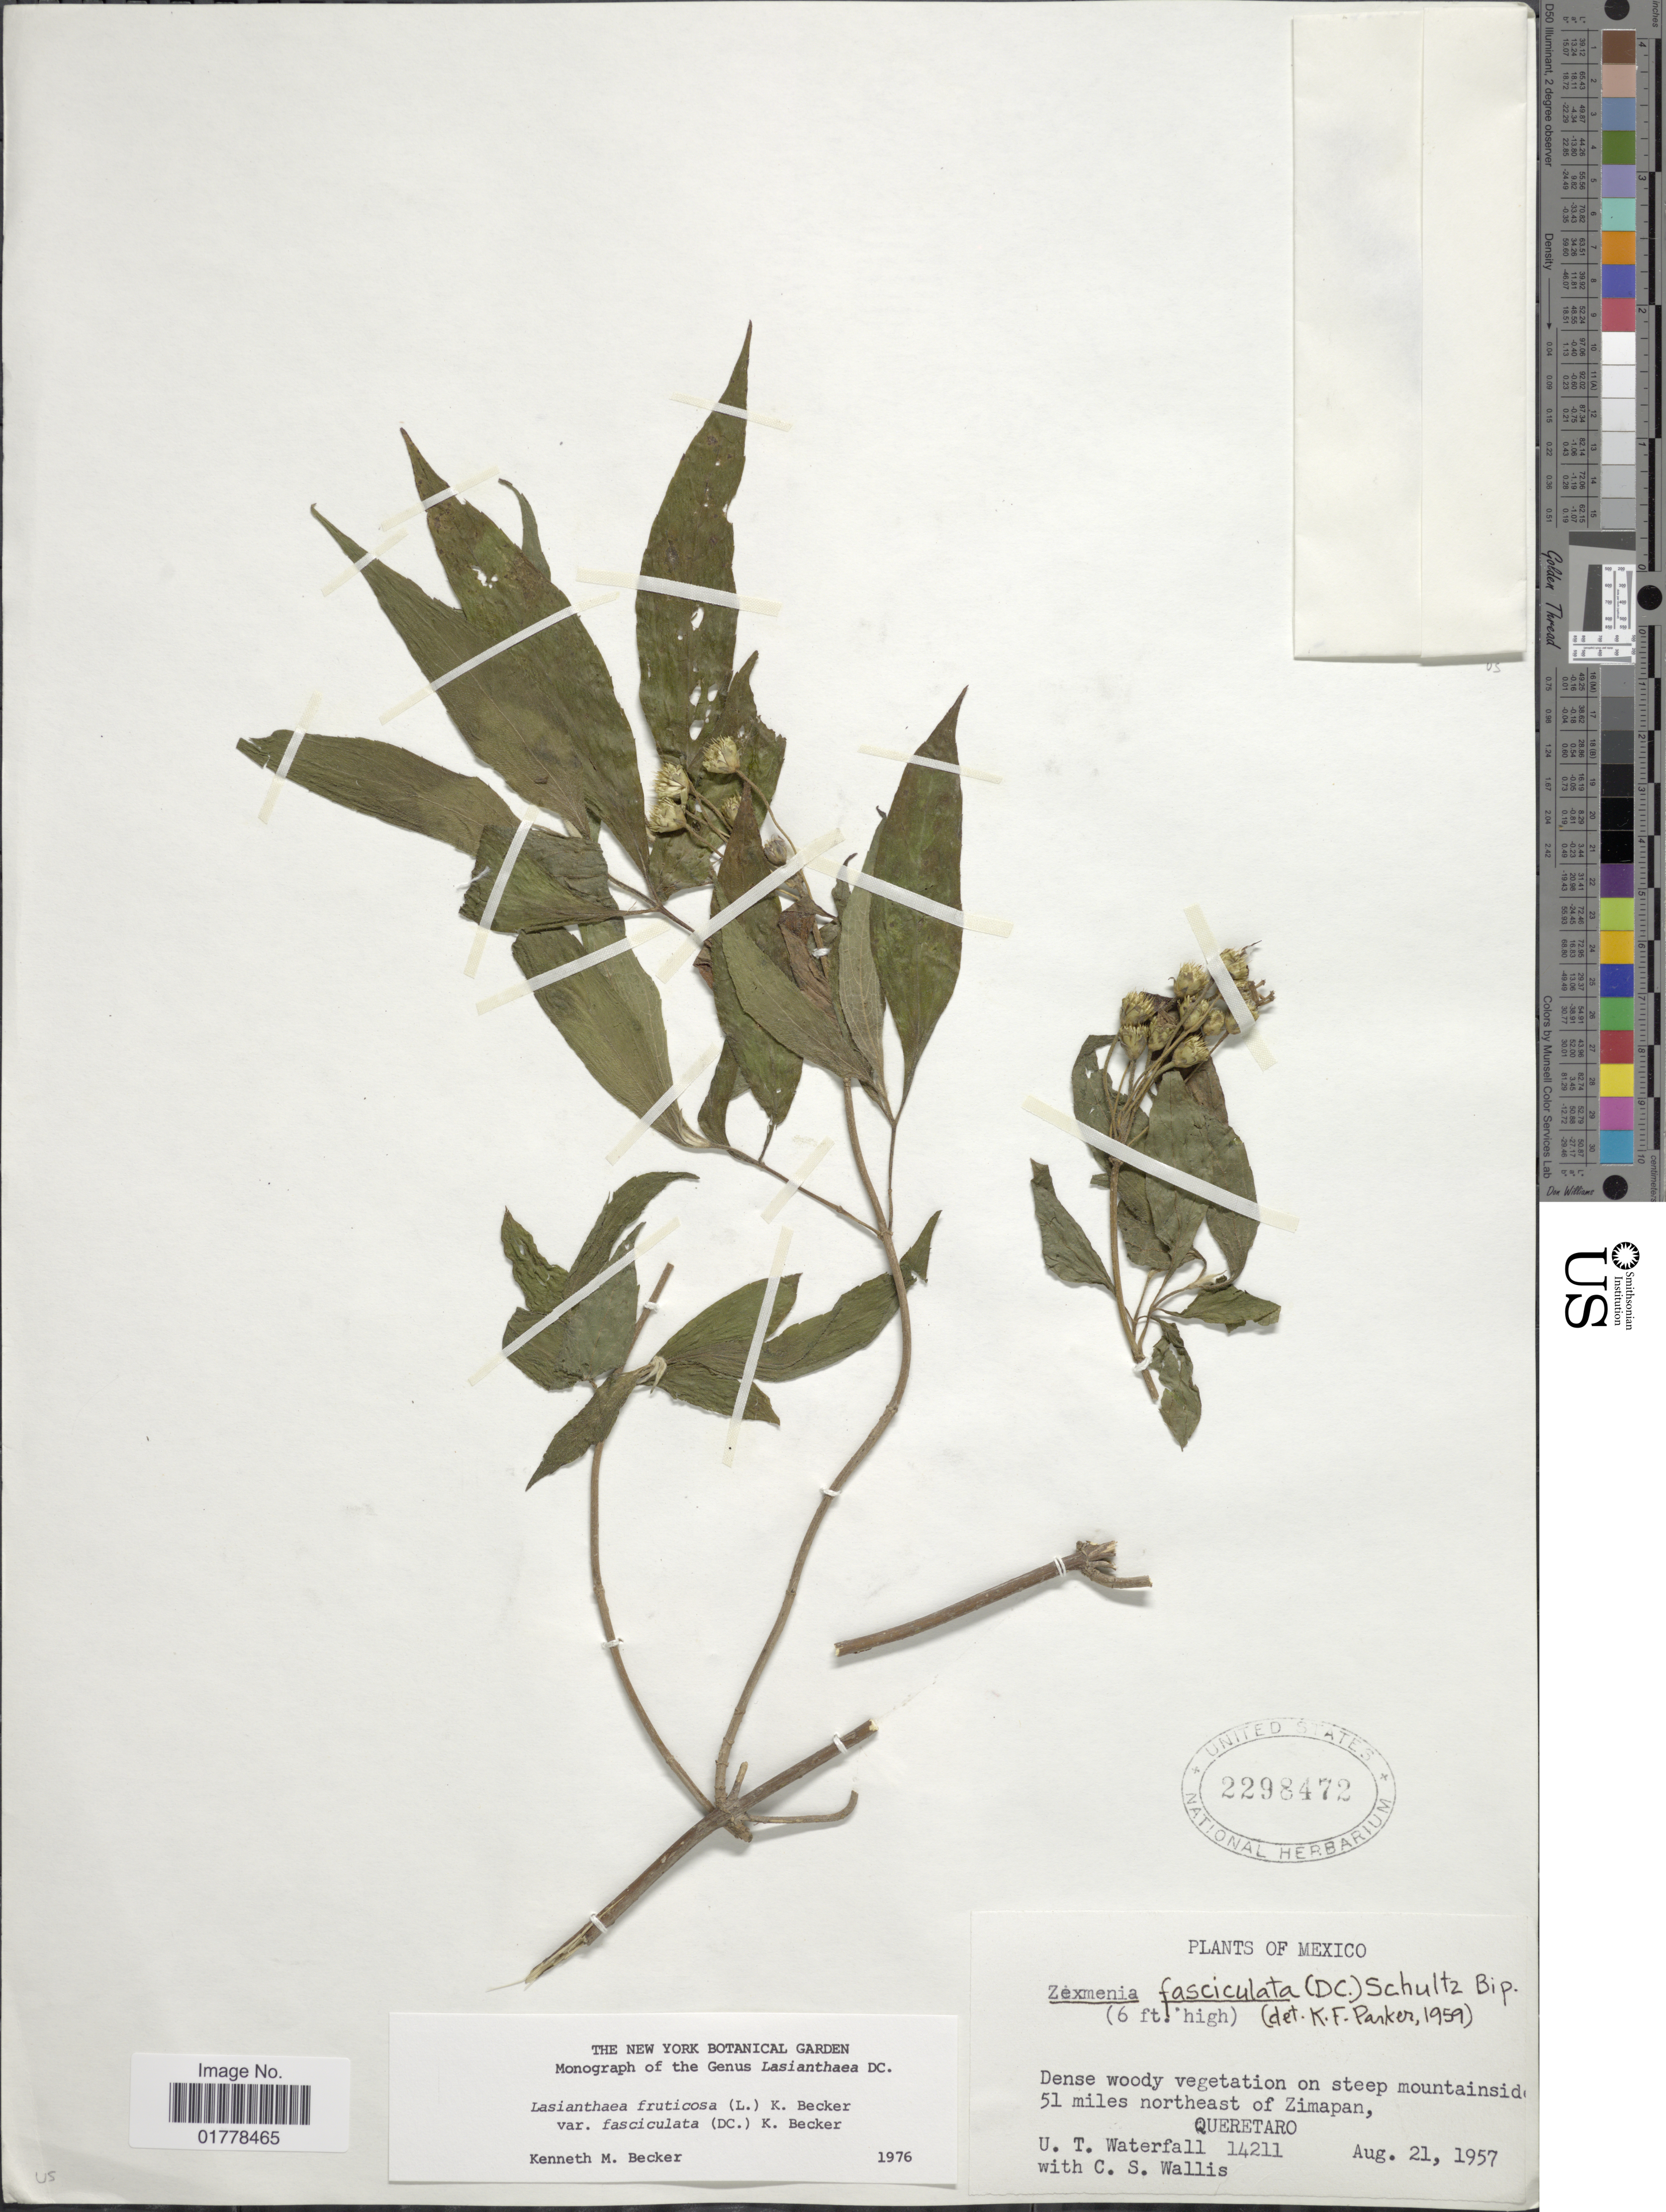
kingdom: Plantae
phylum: Tracheophyta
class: Magnoliopsida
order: Asterales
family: Asteraceae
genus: Lasianthaea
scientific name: Lasianthaea fruticosa var. fasciculata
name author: (DC.) K.M. Becker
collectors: U. T. Waterfall & C. S. Wallis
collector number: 14211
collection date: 1957-08-21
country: Mexico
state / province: Querétaro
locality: Dense woody vegetation on steep mountainside 51 miles northeast of Zimapan, Queretaro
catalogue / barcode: US 2298472